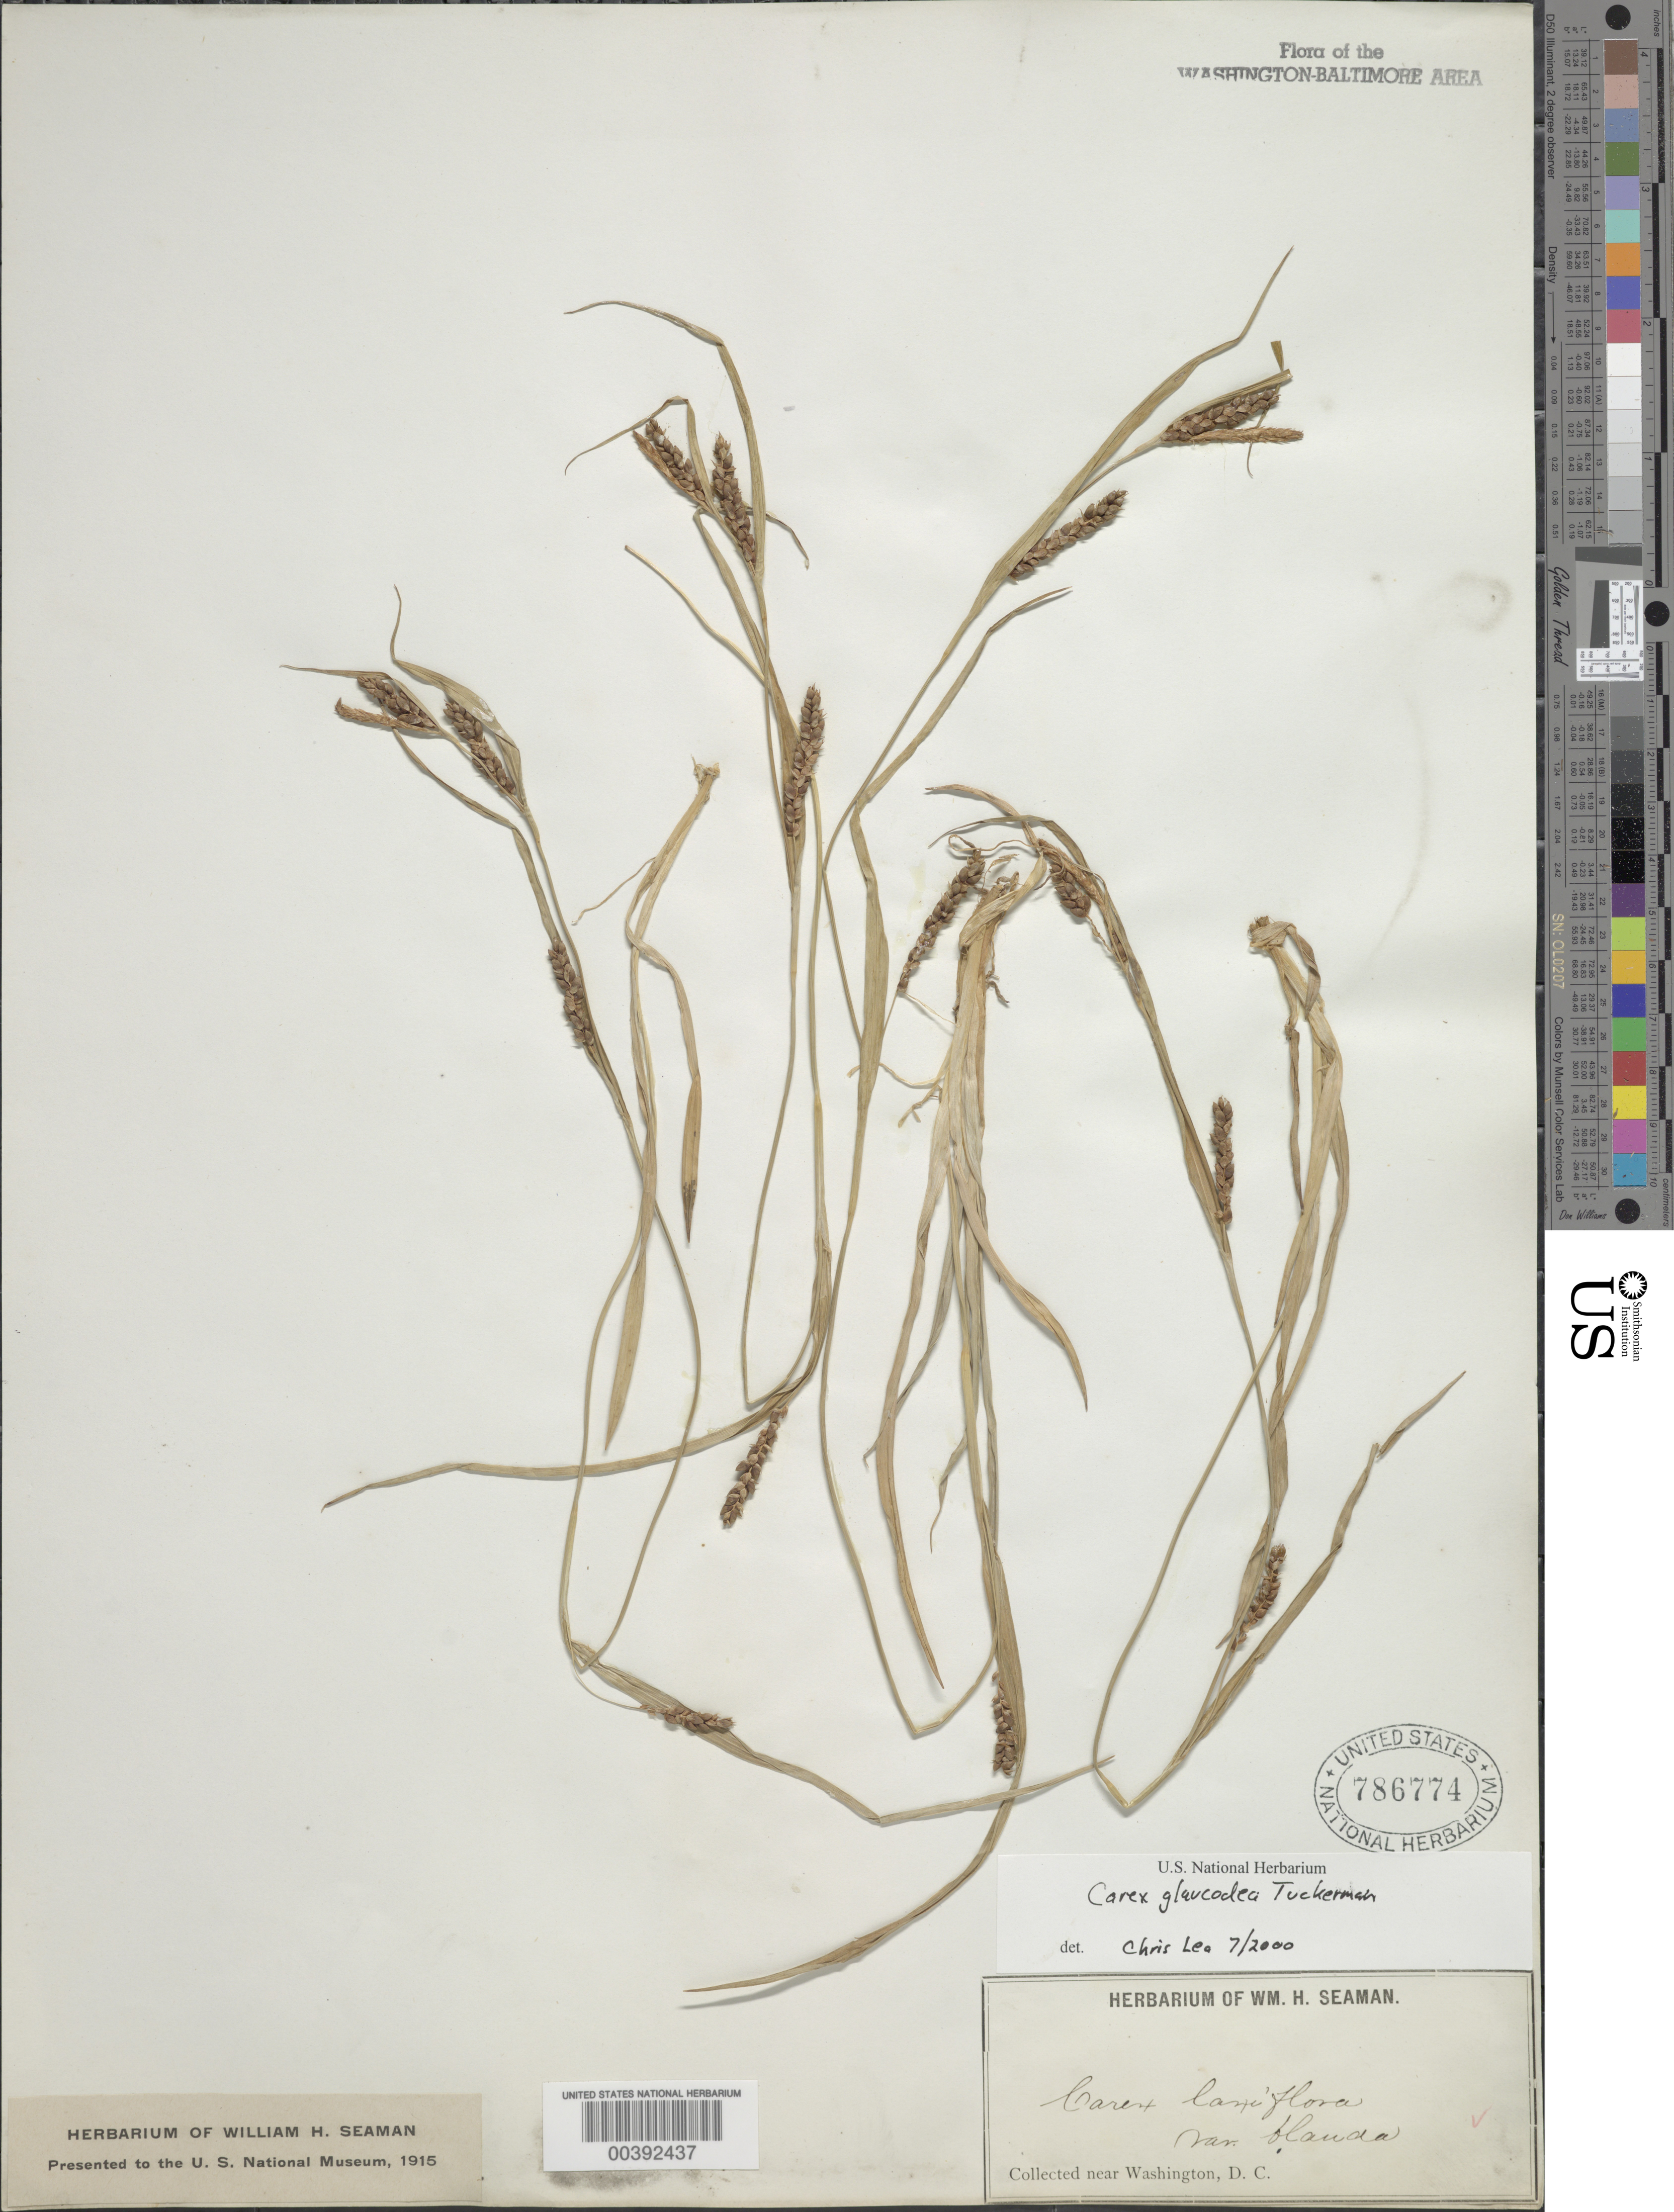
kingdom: Plantae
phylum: Tracheophyta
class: Liliopsida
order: Poales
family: Cyperaceae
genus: Carex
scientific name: Carex glaucodea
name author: Tuck. ex Olney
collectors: W. Seaman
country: United States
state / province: Maryland / Virginia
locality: Near Washington, DC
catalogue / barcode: US 786774